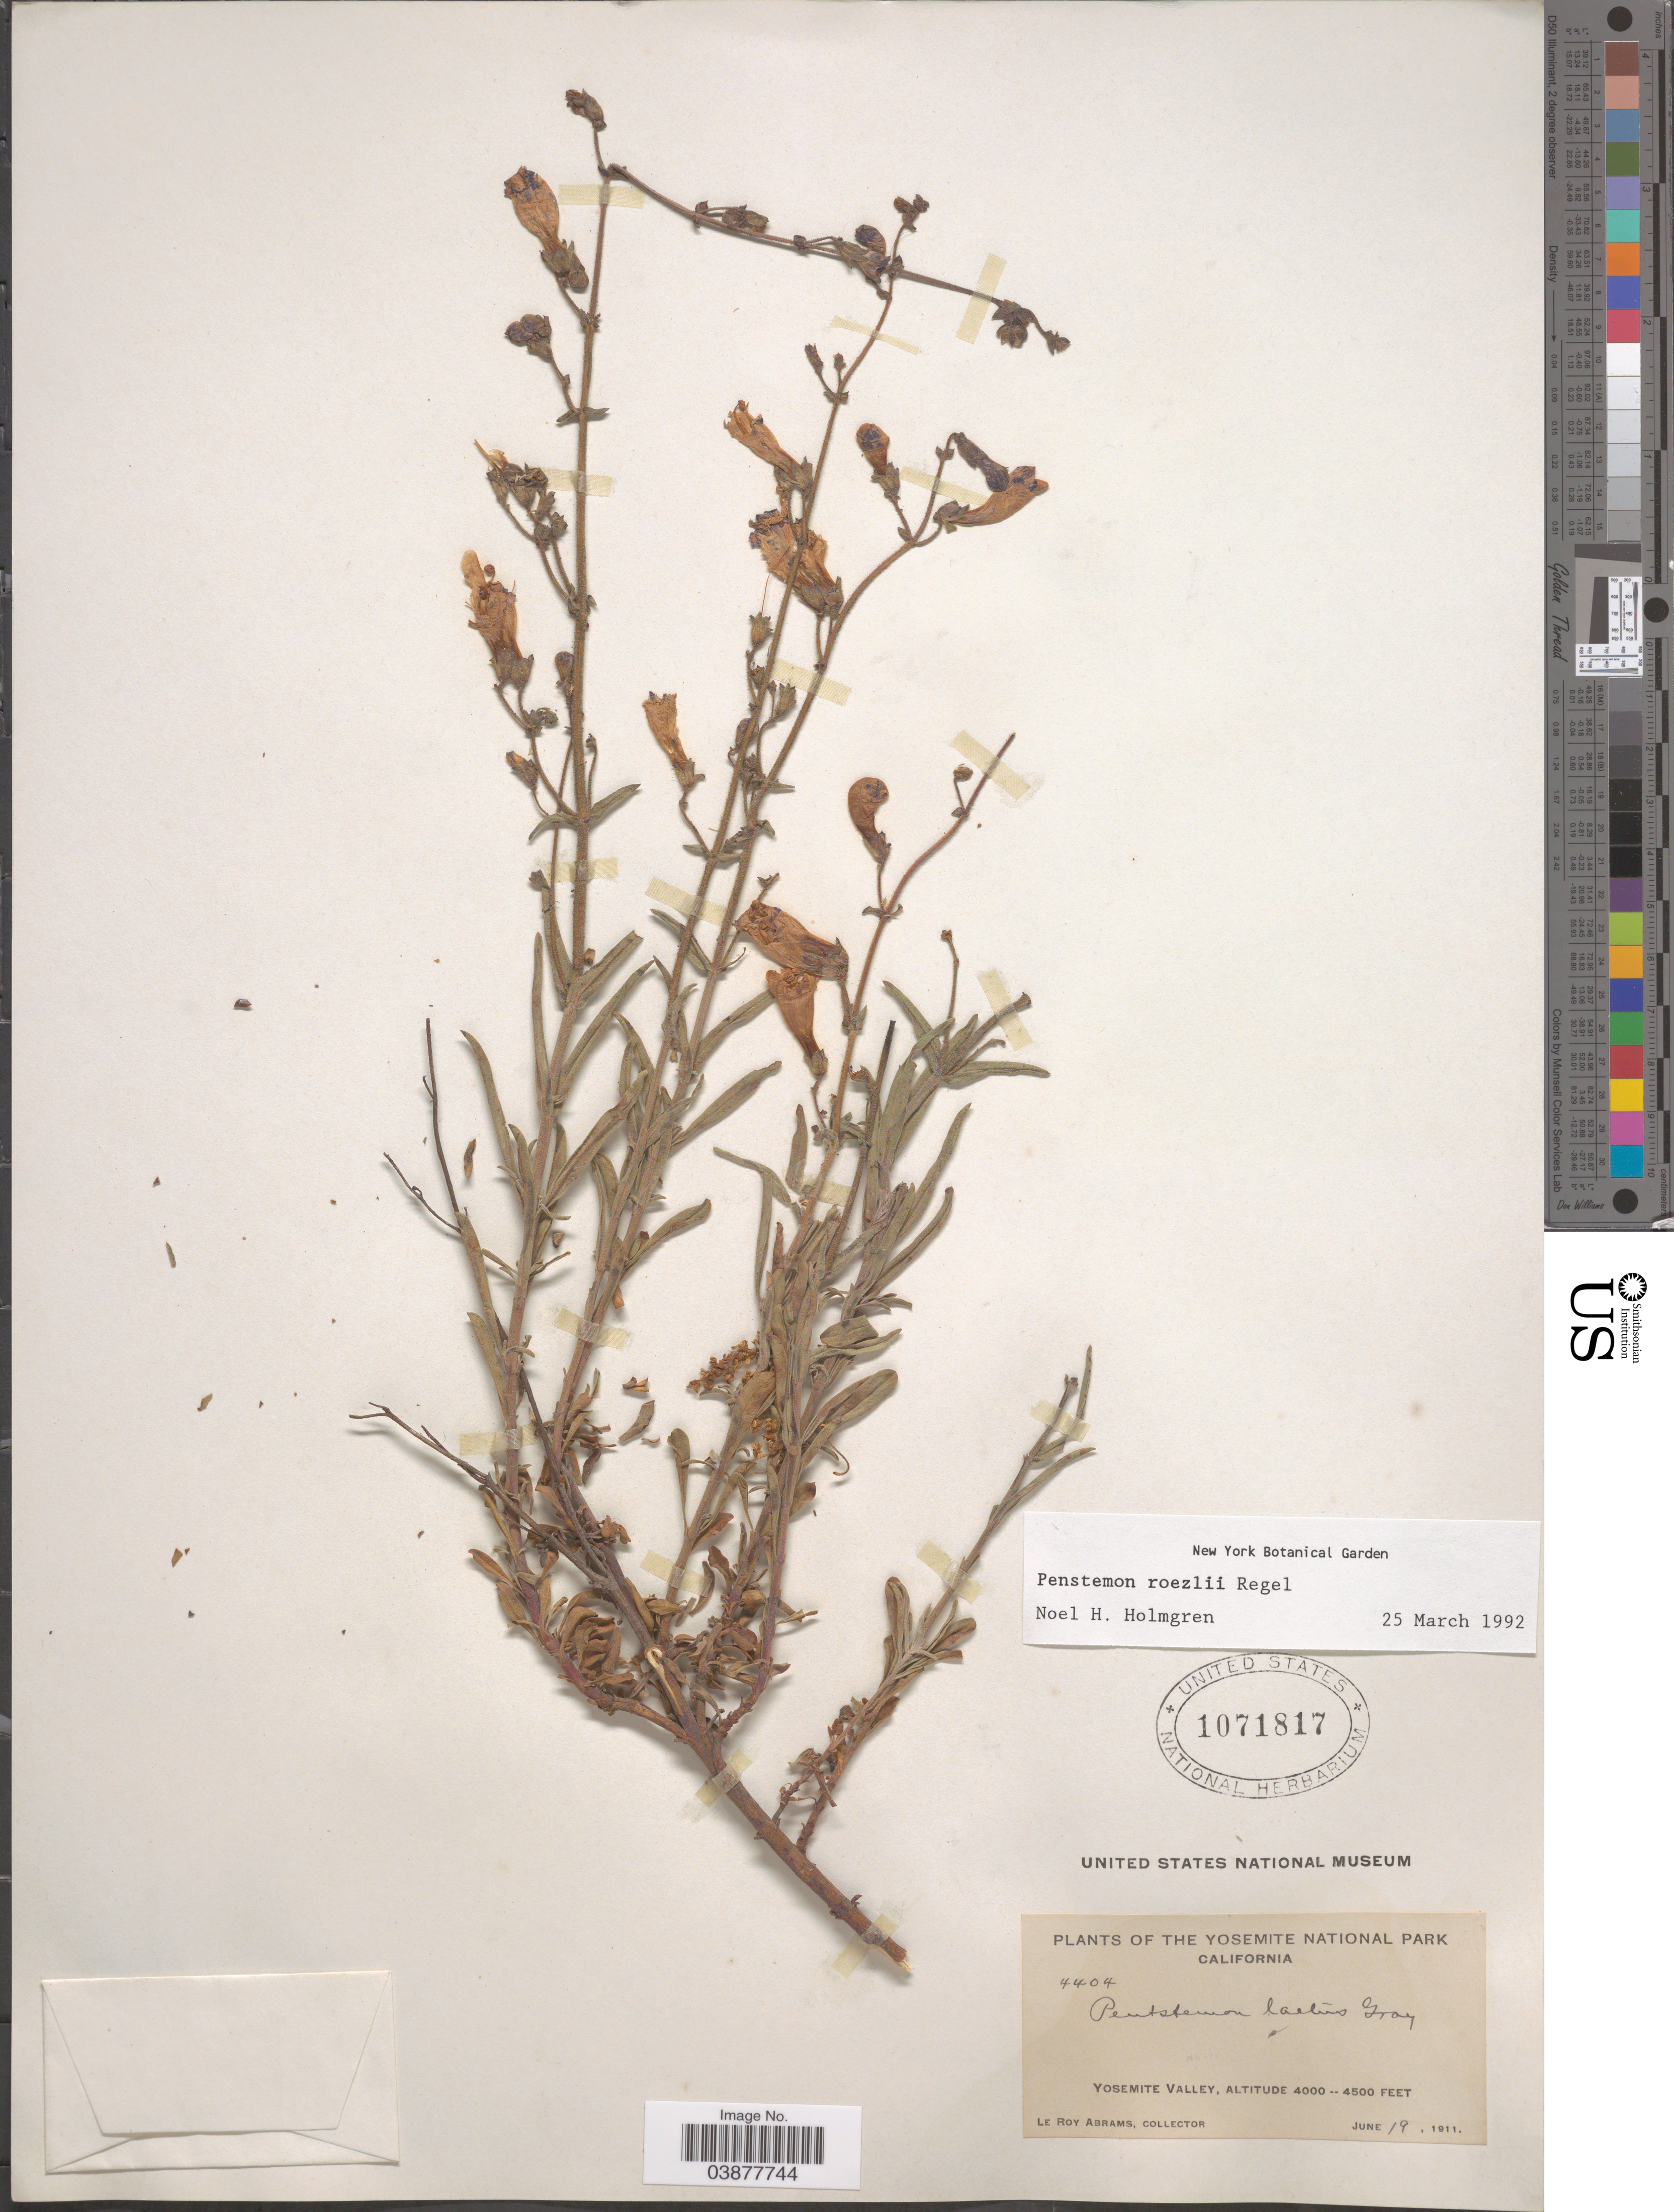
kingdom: Plantae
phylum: Tracheophyta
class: Magnoliopsida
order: Lamiales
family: Plantaginaceae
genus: Penstemon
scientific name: Penstemon roezlii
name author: Regel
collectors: L. Abrams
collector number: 4404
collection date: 1911-06-19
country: United States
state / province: California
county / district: Mariposa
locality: Yosemite National Park. Yosemite Valley.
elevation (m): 1219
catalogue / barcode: US 1071817